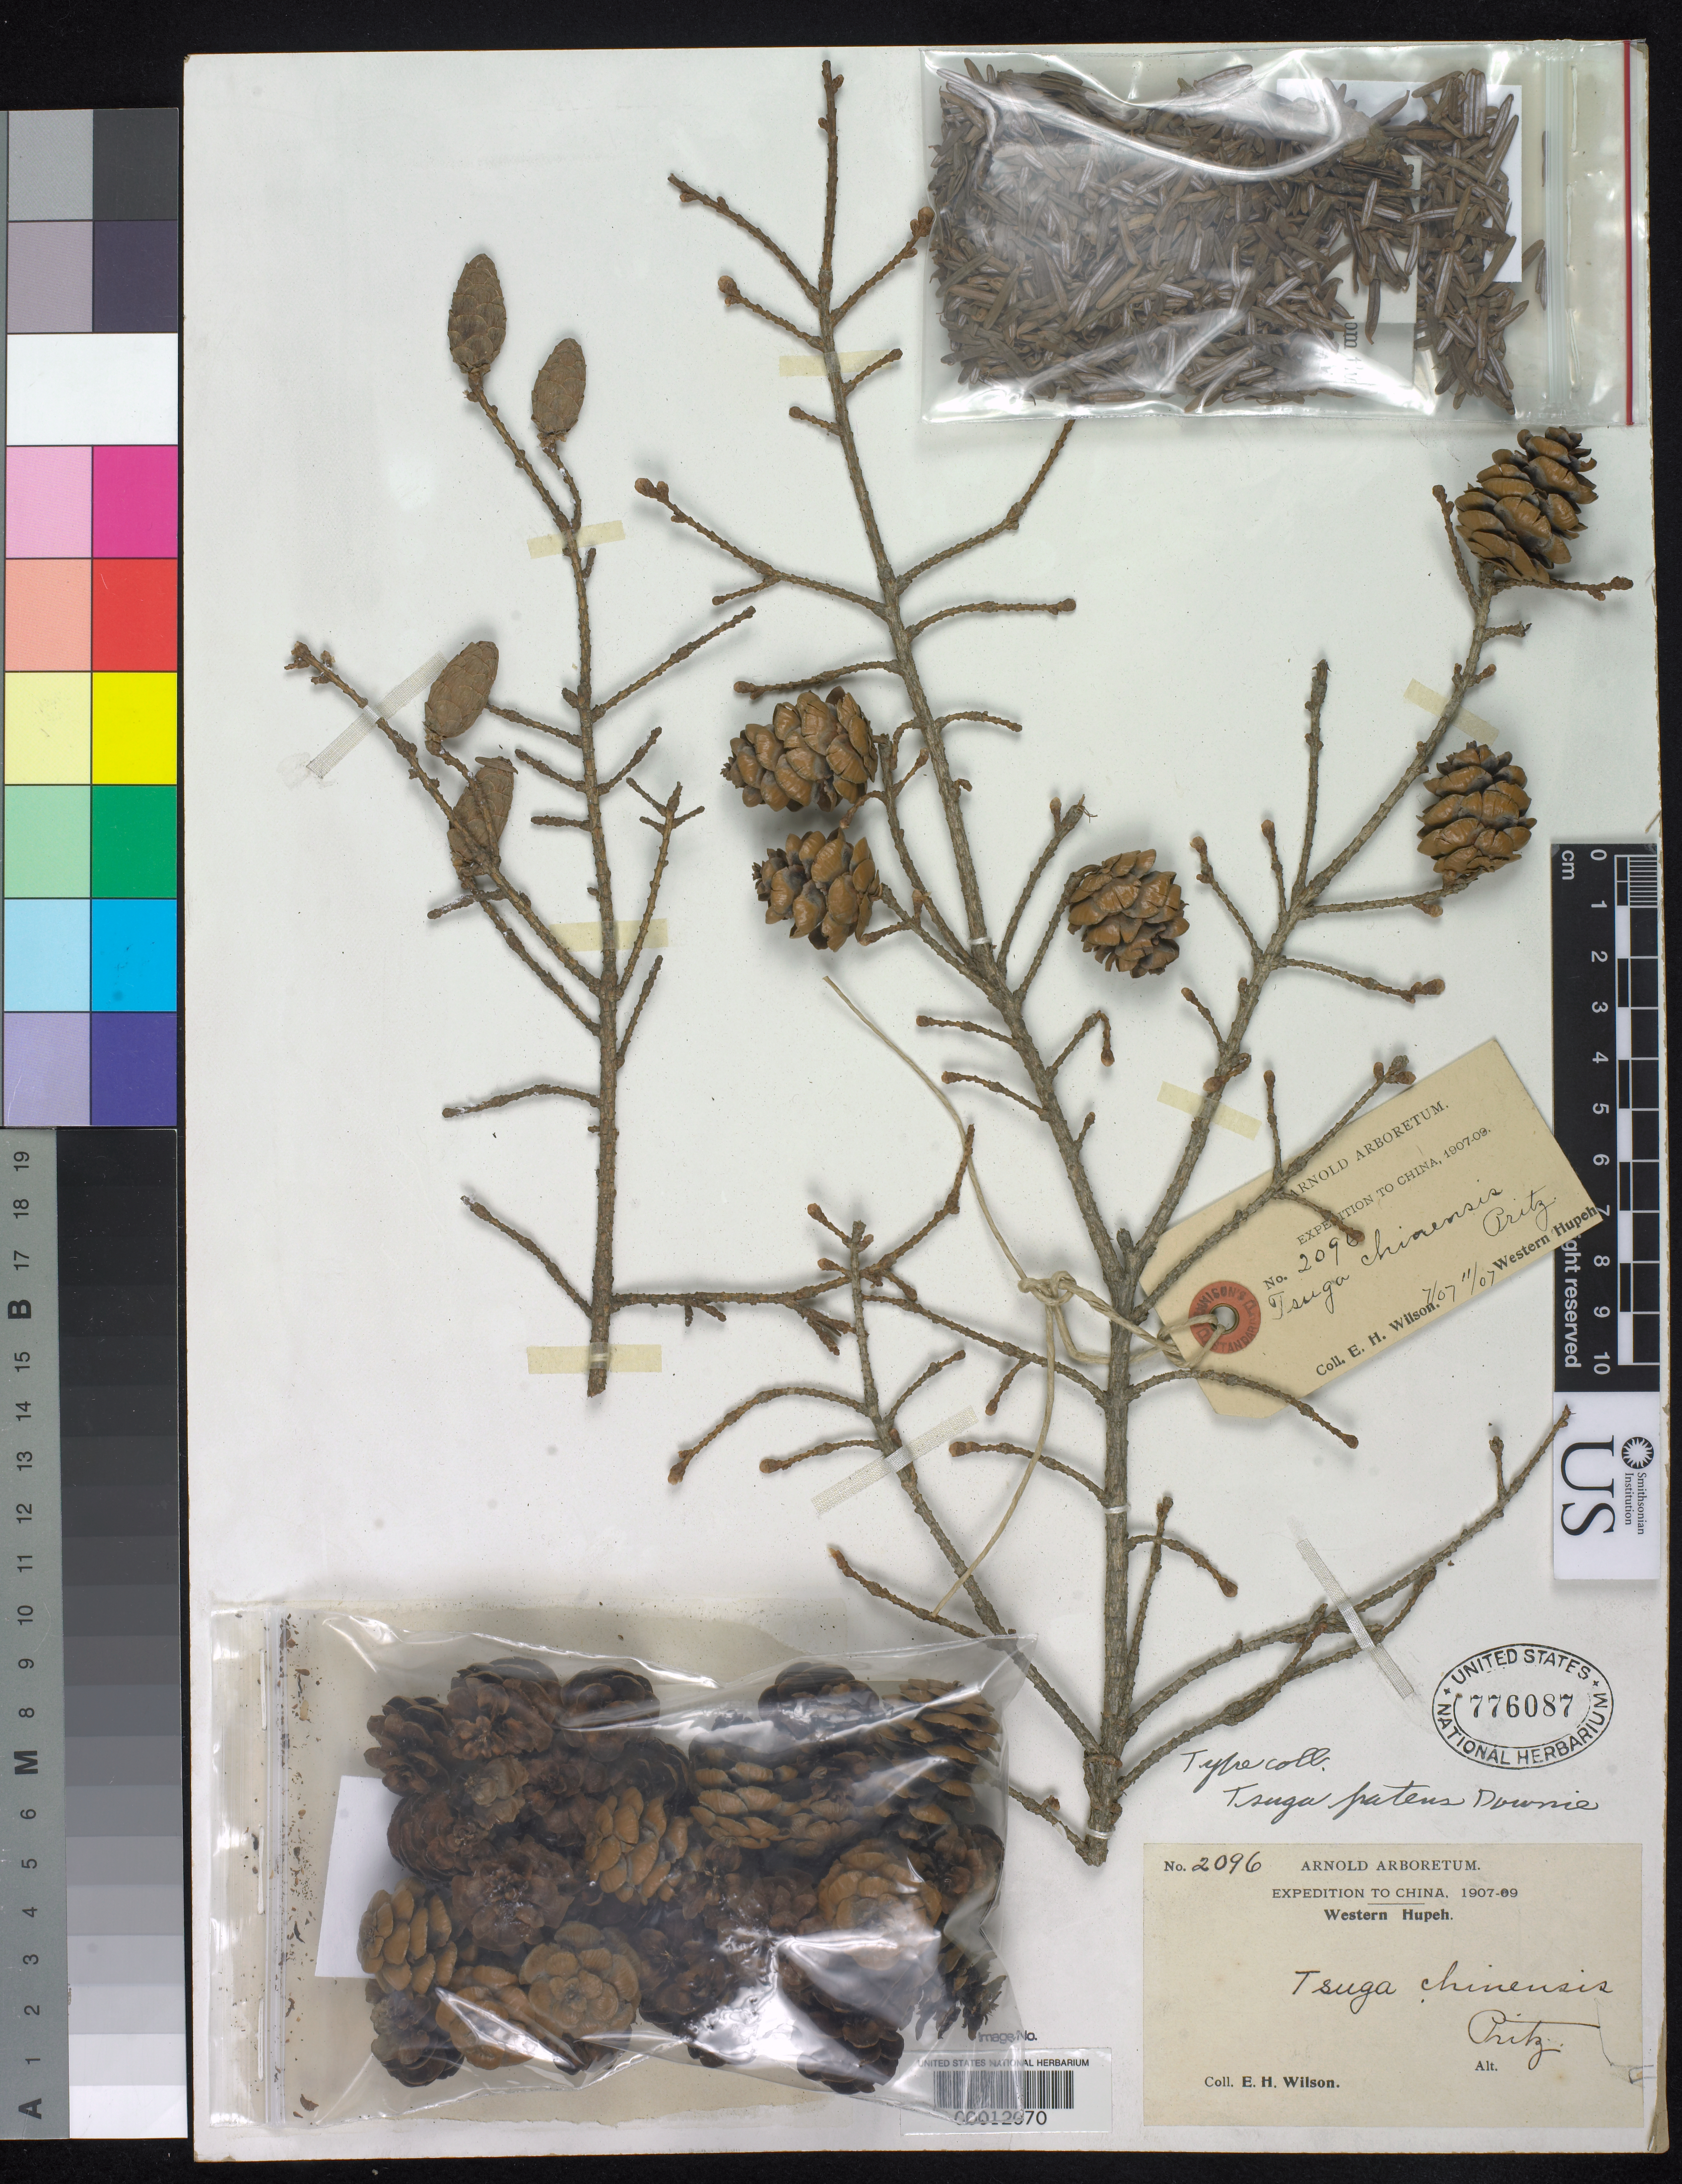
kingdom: Plantae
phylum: Tracheophyta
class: Pinopsida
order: Pinales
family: Pinaceae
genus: Tsuga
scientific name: Tsuga patens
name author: Downie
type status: Isotype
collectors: E. H. Wilson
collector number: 2096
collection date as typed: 1907 to -- --- 1909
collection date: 1907/1909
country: China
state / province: Hubei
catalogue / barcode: US 776087